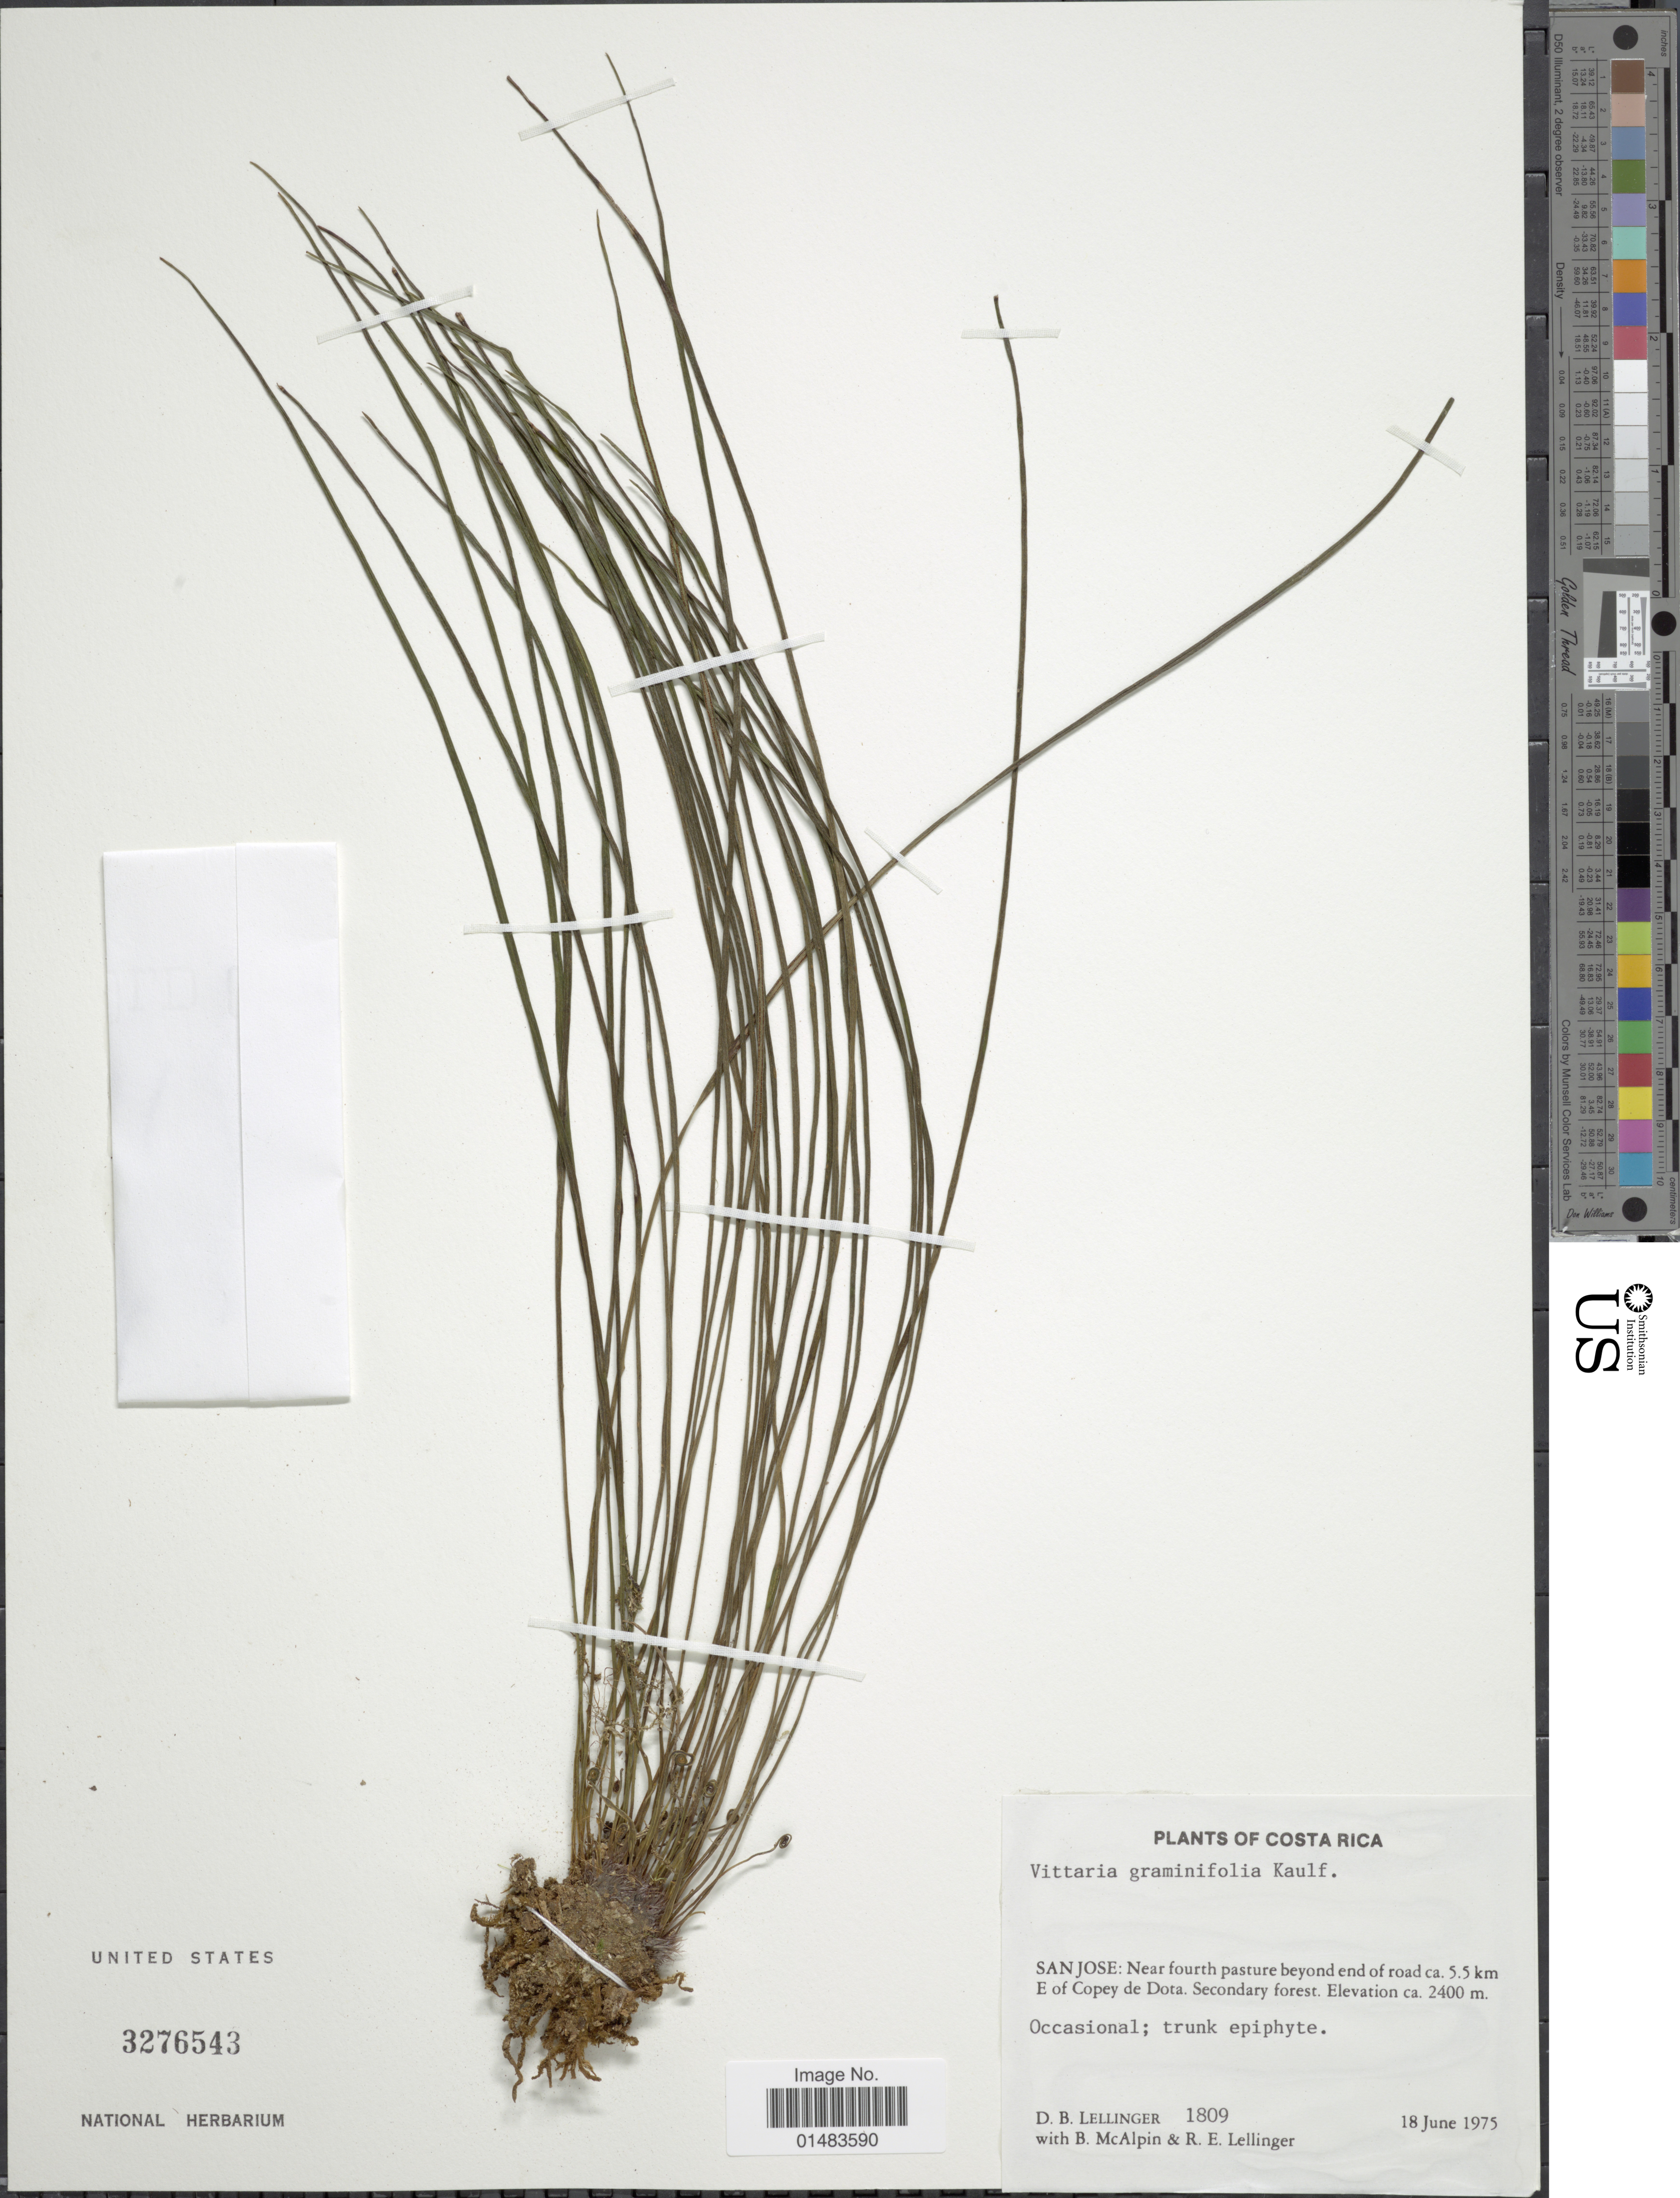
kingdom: Plantae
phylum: Tracheophyta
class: Polypodiopsida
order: Polypodiales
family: Pteridaceae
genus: Vittaria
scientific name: Vittaria graminifolia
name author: Kaulf.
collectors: D. B. Lellinger & B. McAlpin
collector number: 1809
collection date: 1975-06-08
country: Costa Rica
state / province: San José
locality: Costa Rica, Near fourth pasture beyond end of road ca. 5.5 km E of Copey de Dota, Secondary forest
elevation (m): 2400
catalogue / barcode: US 3276543